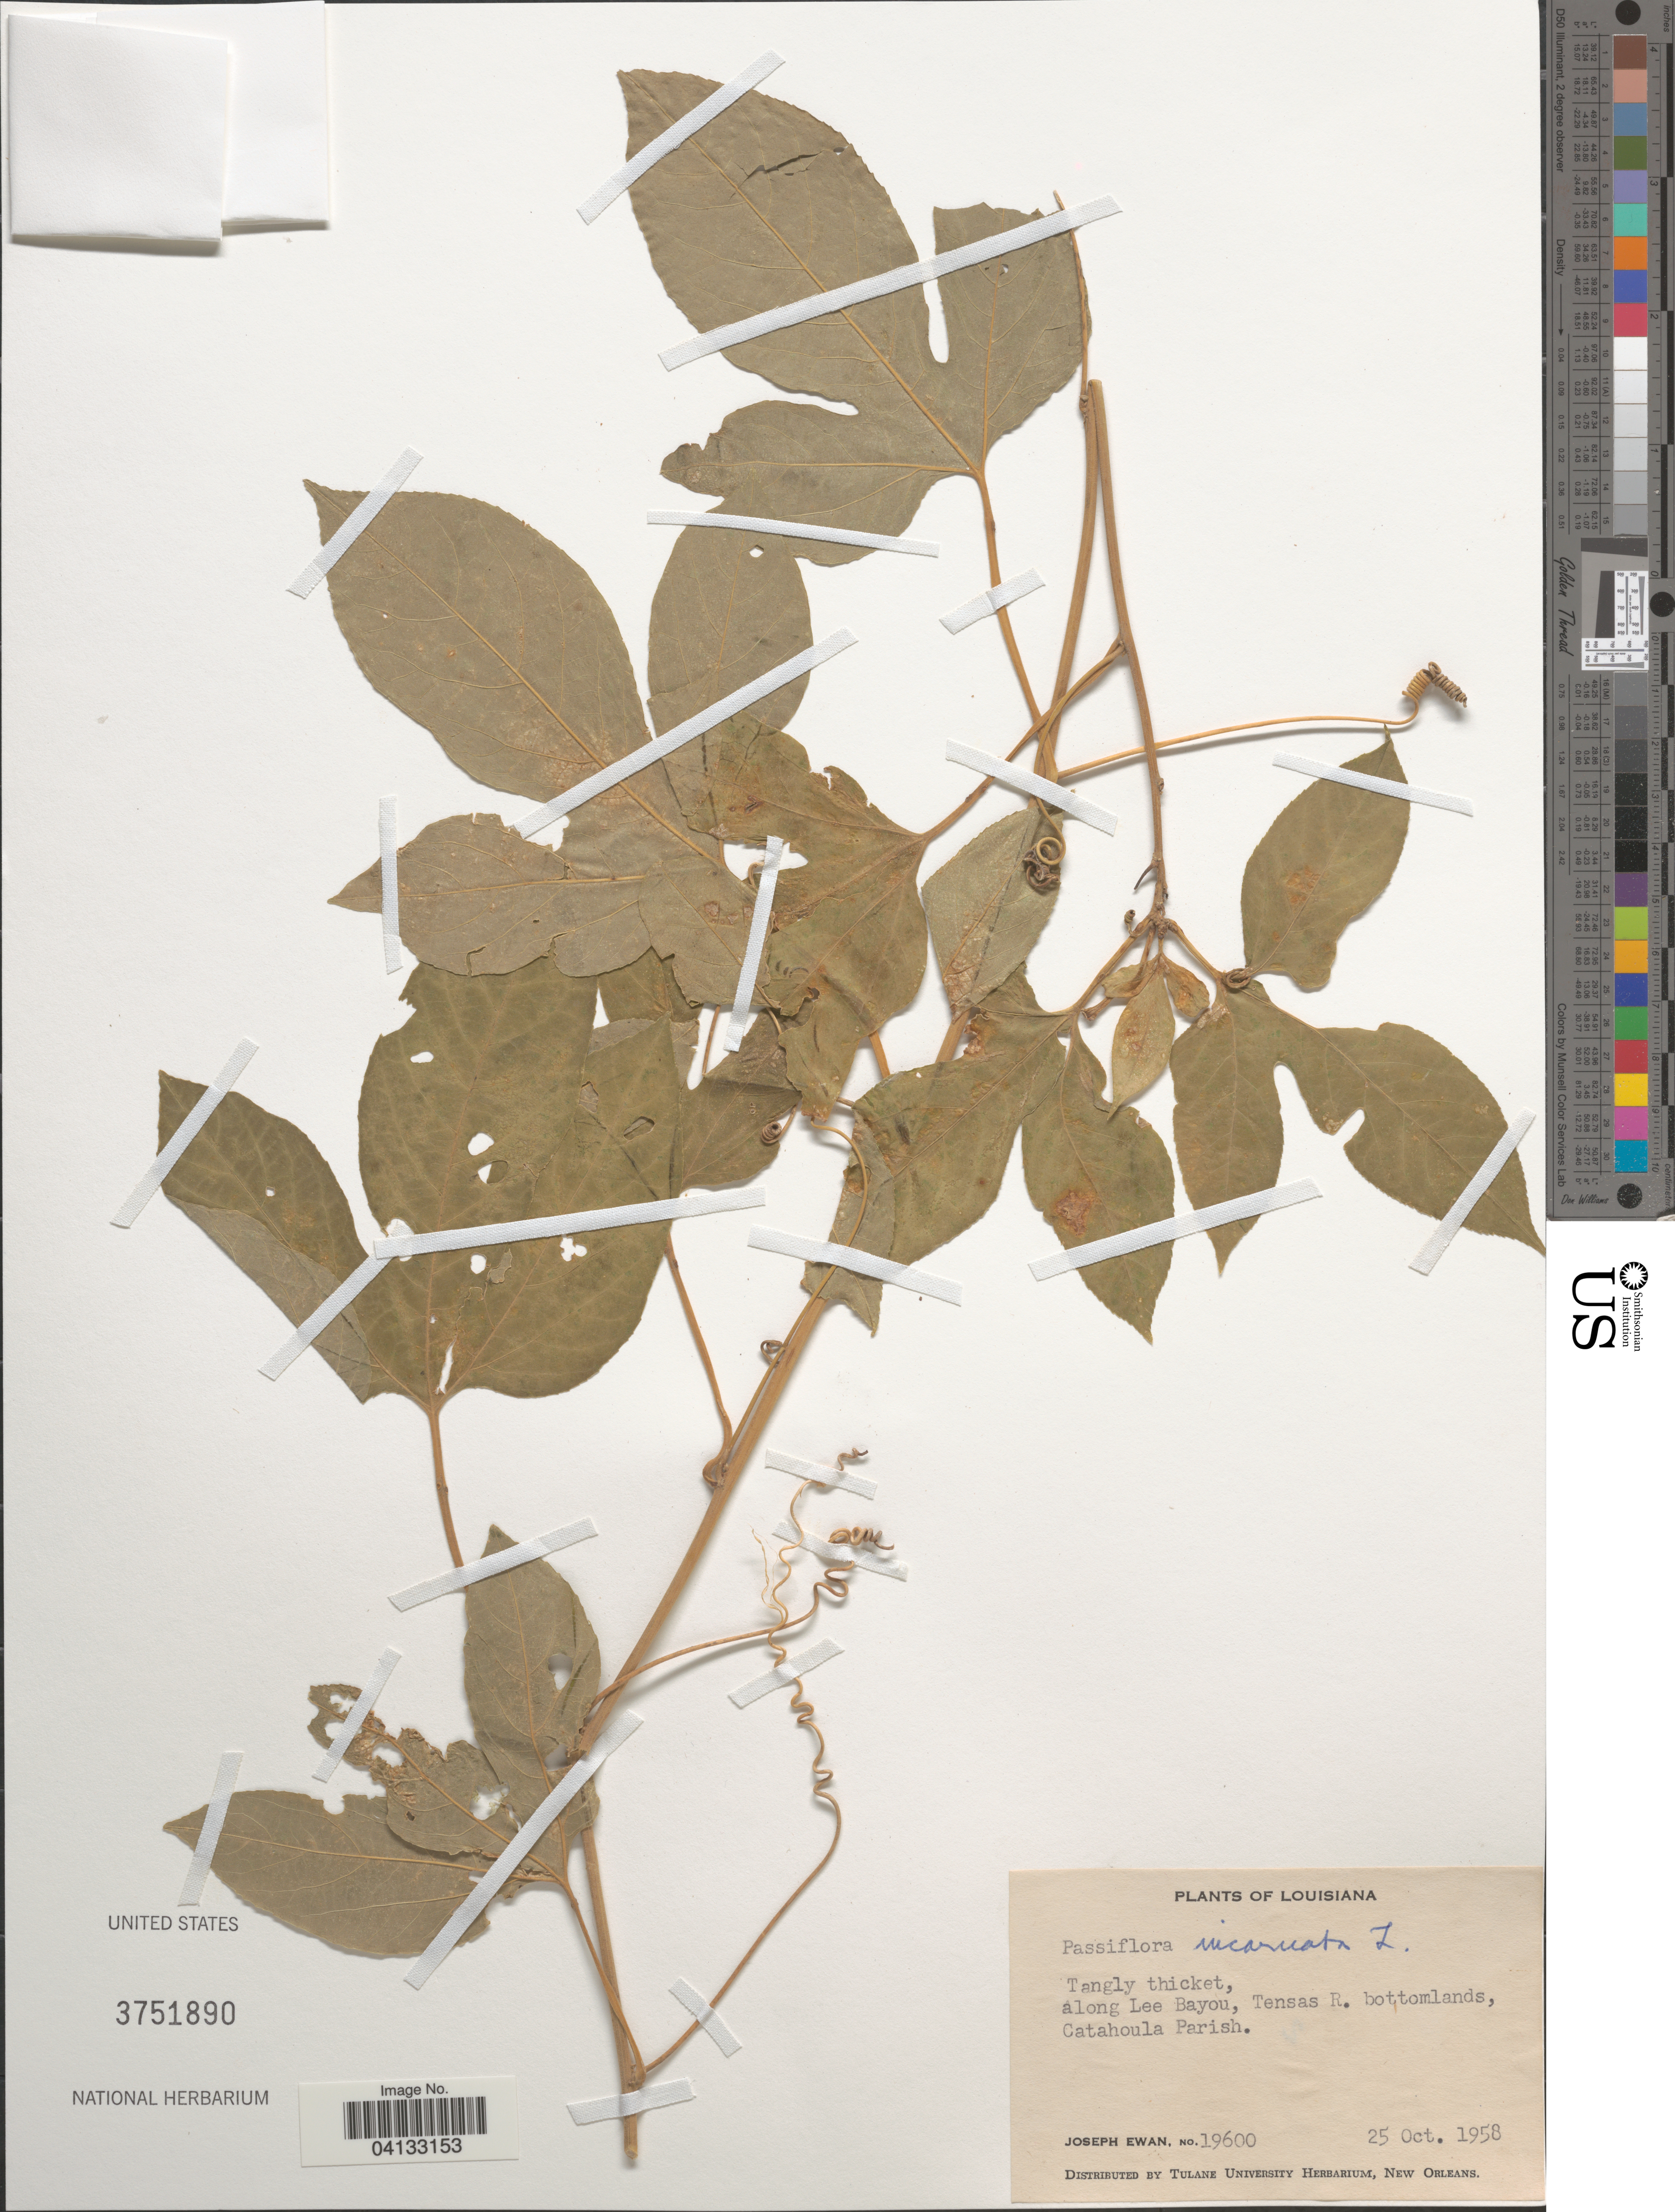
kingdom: Plantae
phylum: Tracheophyta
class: Magnoliopsida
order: Malpighiales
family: Passifloraceae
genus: Passiflora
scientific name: Passiflora incarnata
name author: L.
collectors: J. A. Ewan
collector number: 19600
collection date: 1958-10-25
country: United States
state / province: Louisiana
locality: Along Lee Bayou, Tensas R. bottomlands, Catahoula Parish.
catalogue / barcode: US 3751890